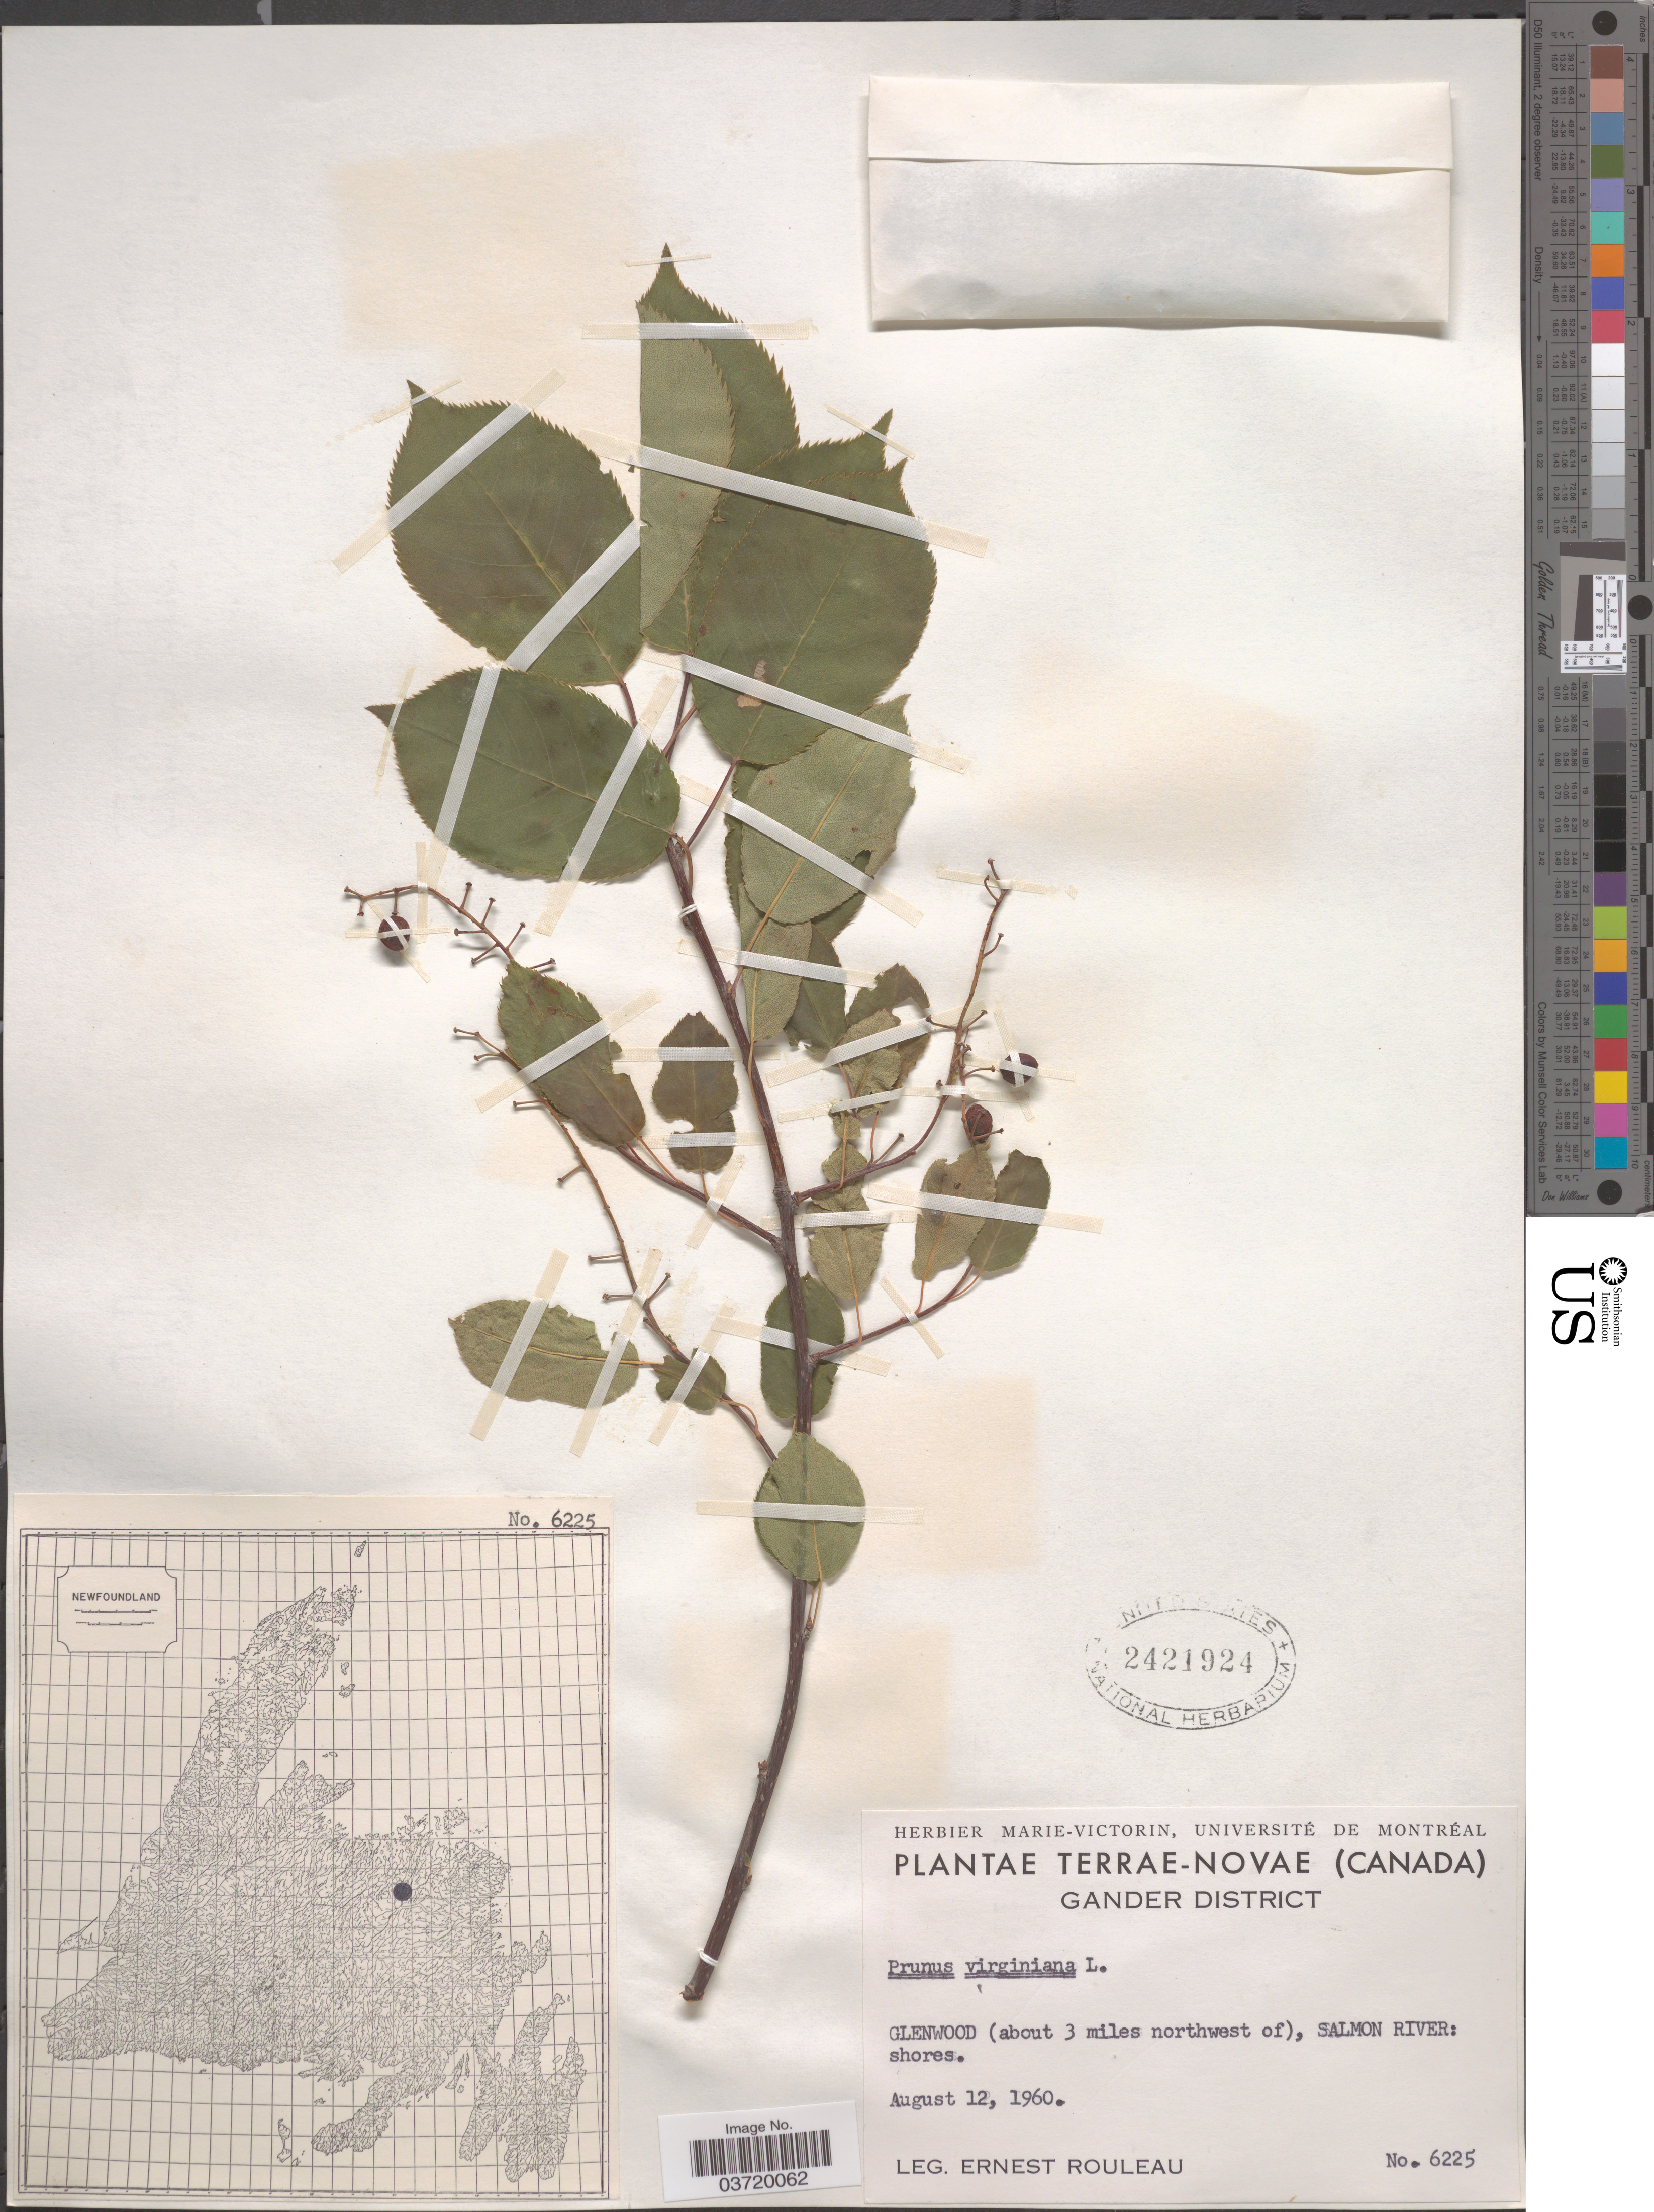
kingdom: Plantae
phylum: Tracheophyta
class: Magnoliopsida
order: Rosales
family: Rosaceae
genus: Prunus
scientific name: Prunus virginiana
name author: L.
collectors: E. Rouleau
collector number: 6225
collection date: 1960-08-12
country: Canada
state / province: Newfoundland and Labrador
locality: Terrae-Novae. Gander District. Glenwood (about 3 miles northwest of), Salmon River: shores.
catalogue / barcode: US 2421924